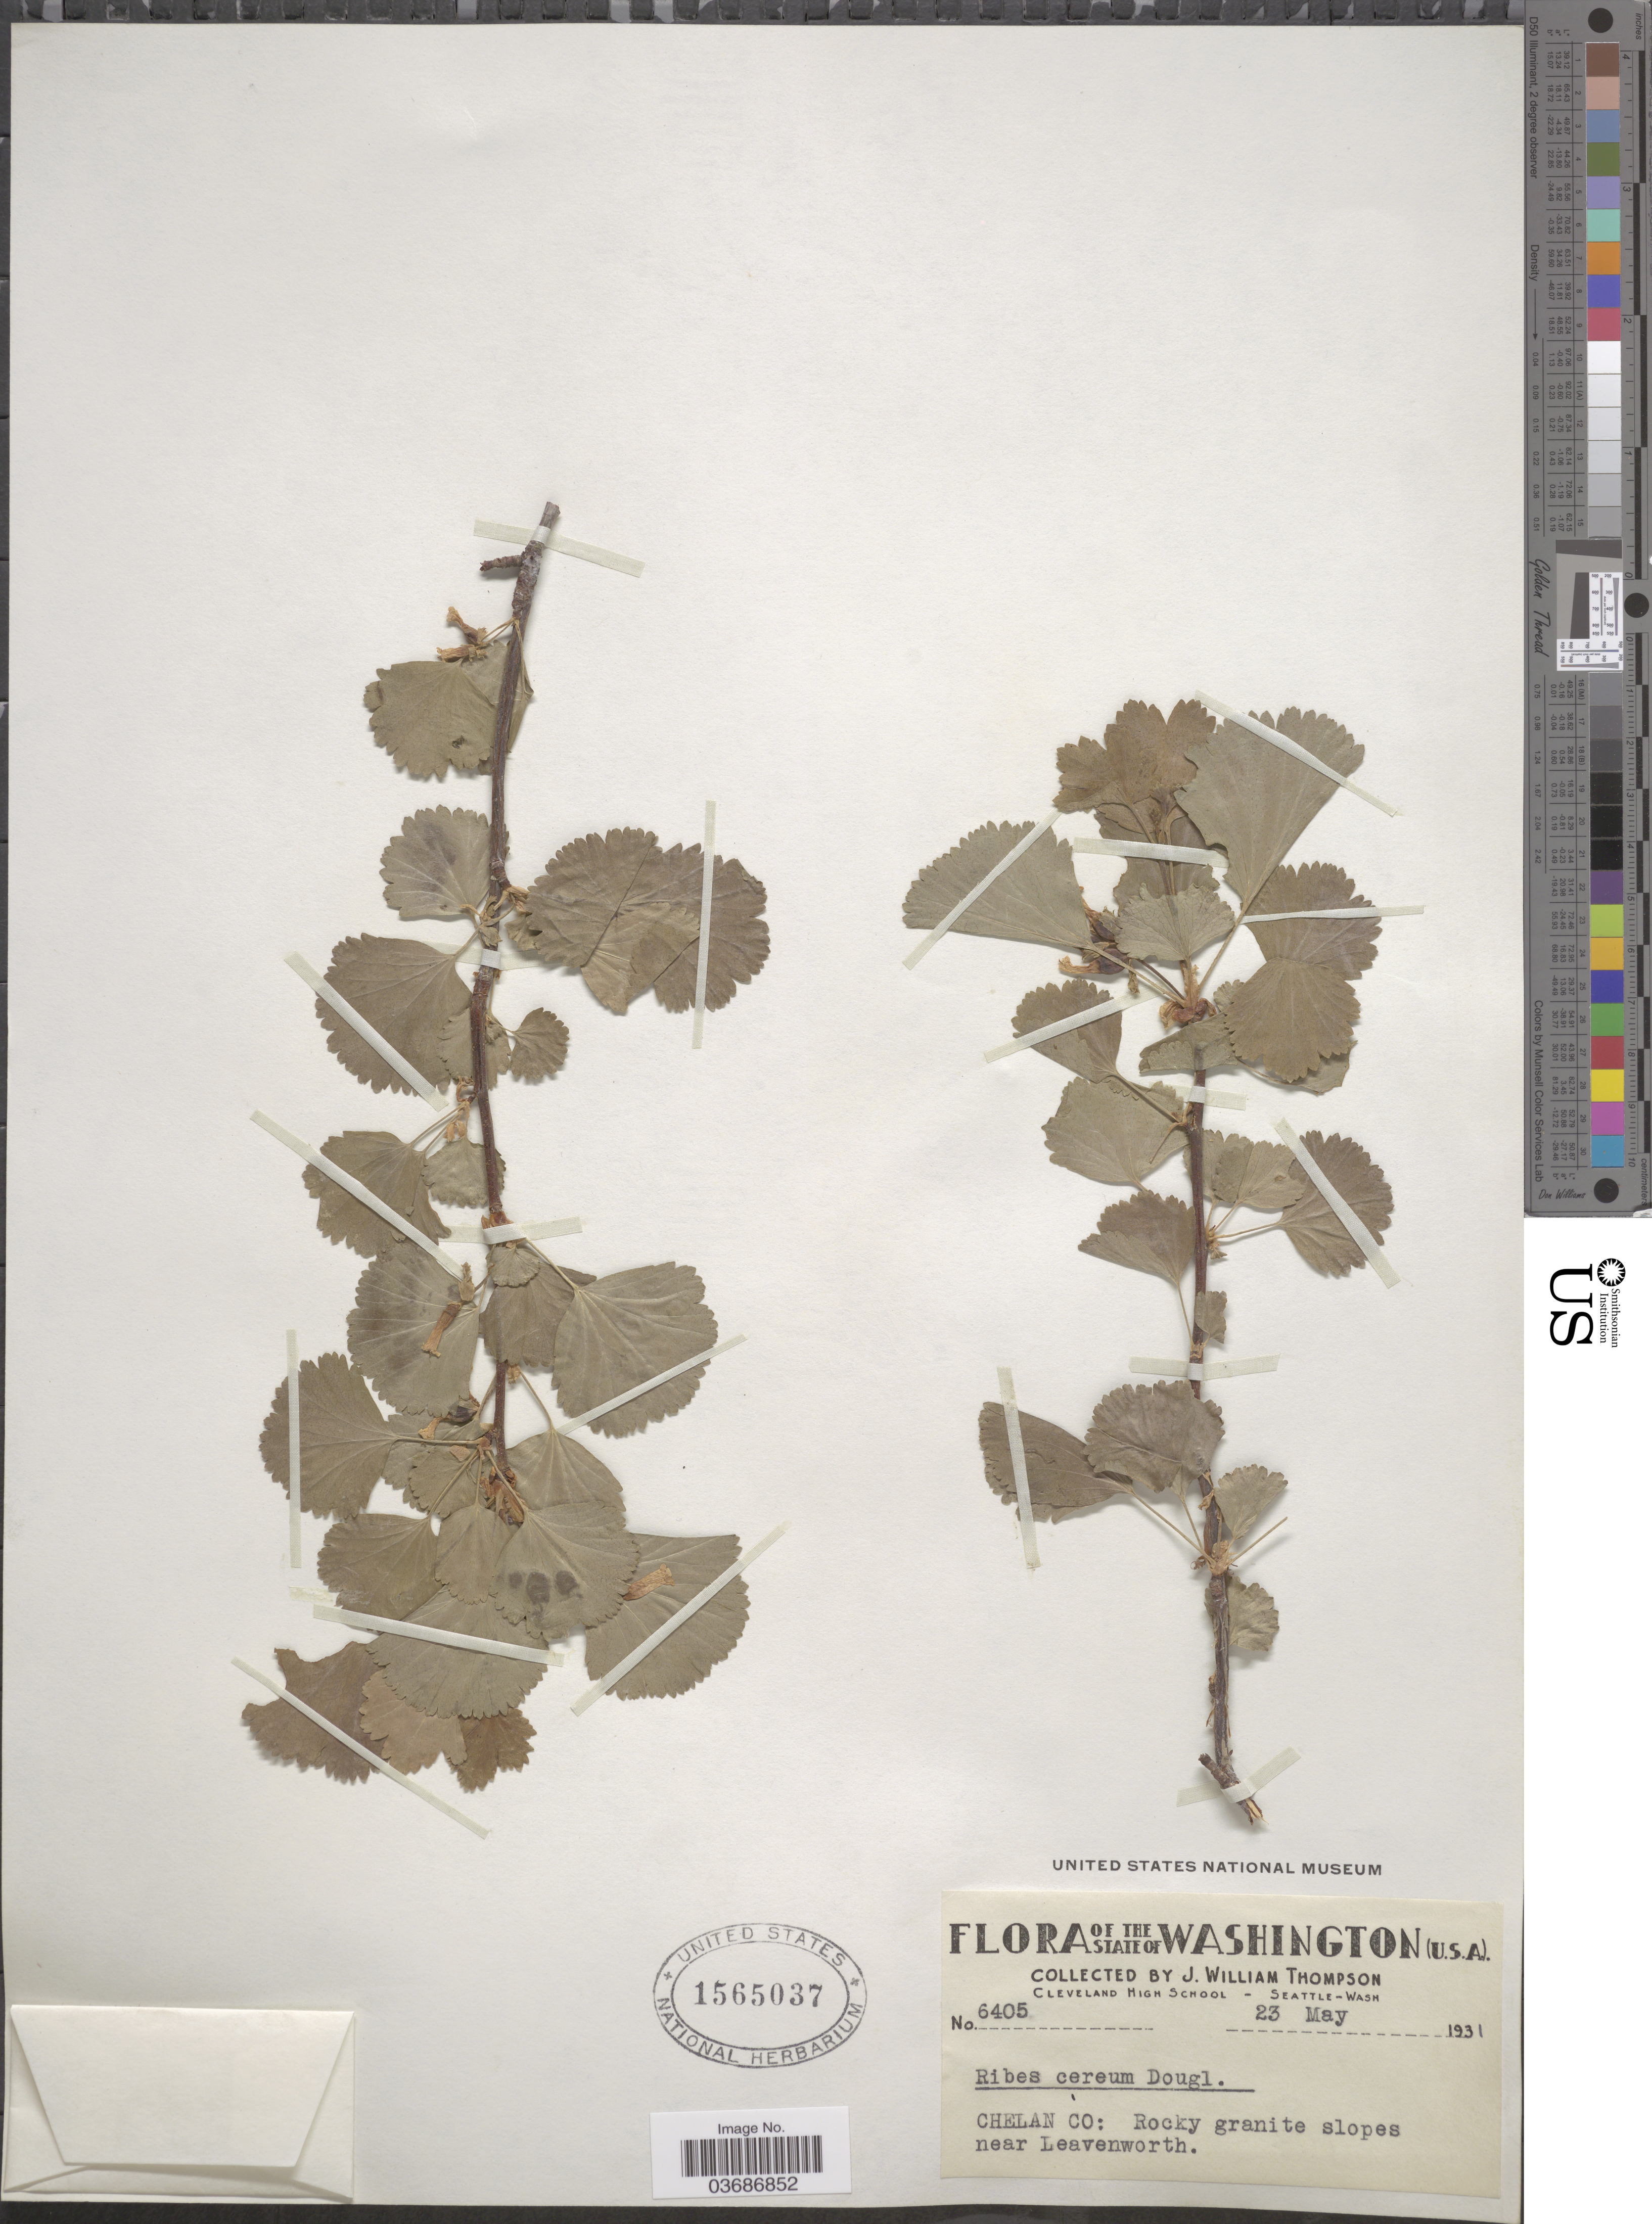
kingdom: Plantae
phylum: Tracheophyta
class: Magnoliopsida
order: Saxifragales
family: Grossulariaceae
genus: Ribes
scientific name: Ribes cereum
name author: Douglas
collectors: J. W. Thompson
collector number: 6405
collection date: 1931-05-23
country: United States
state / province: Washington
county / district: Chelan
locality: Chelan Co: Rocky granite slopes near Leavenworth.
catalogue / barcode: US 1565037